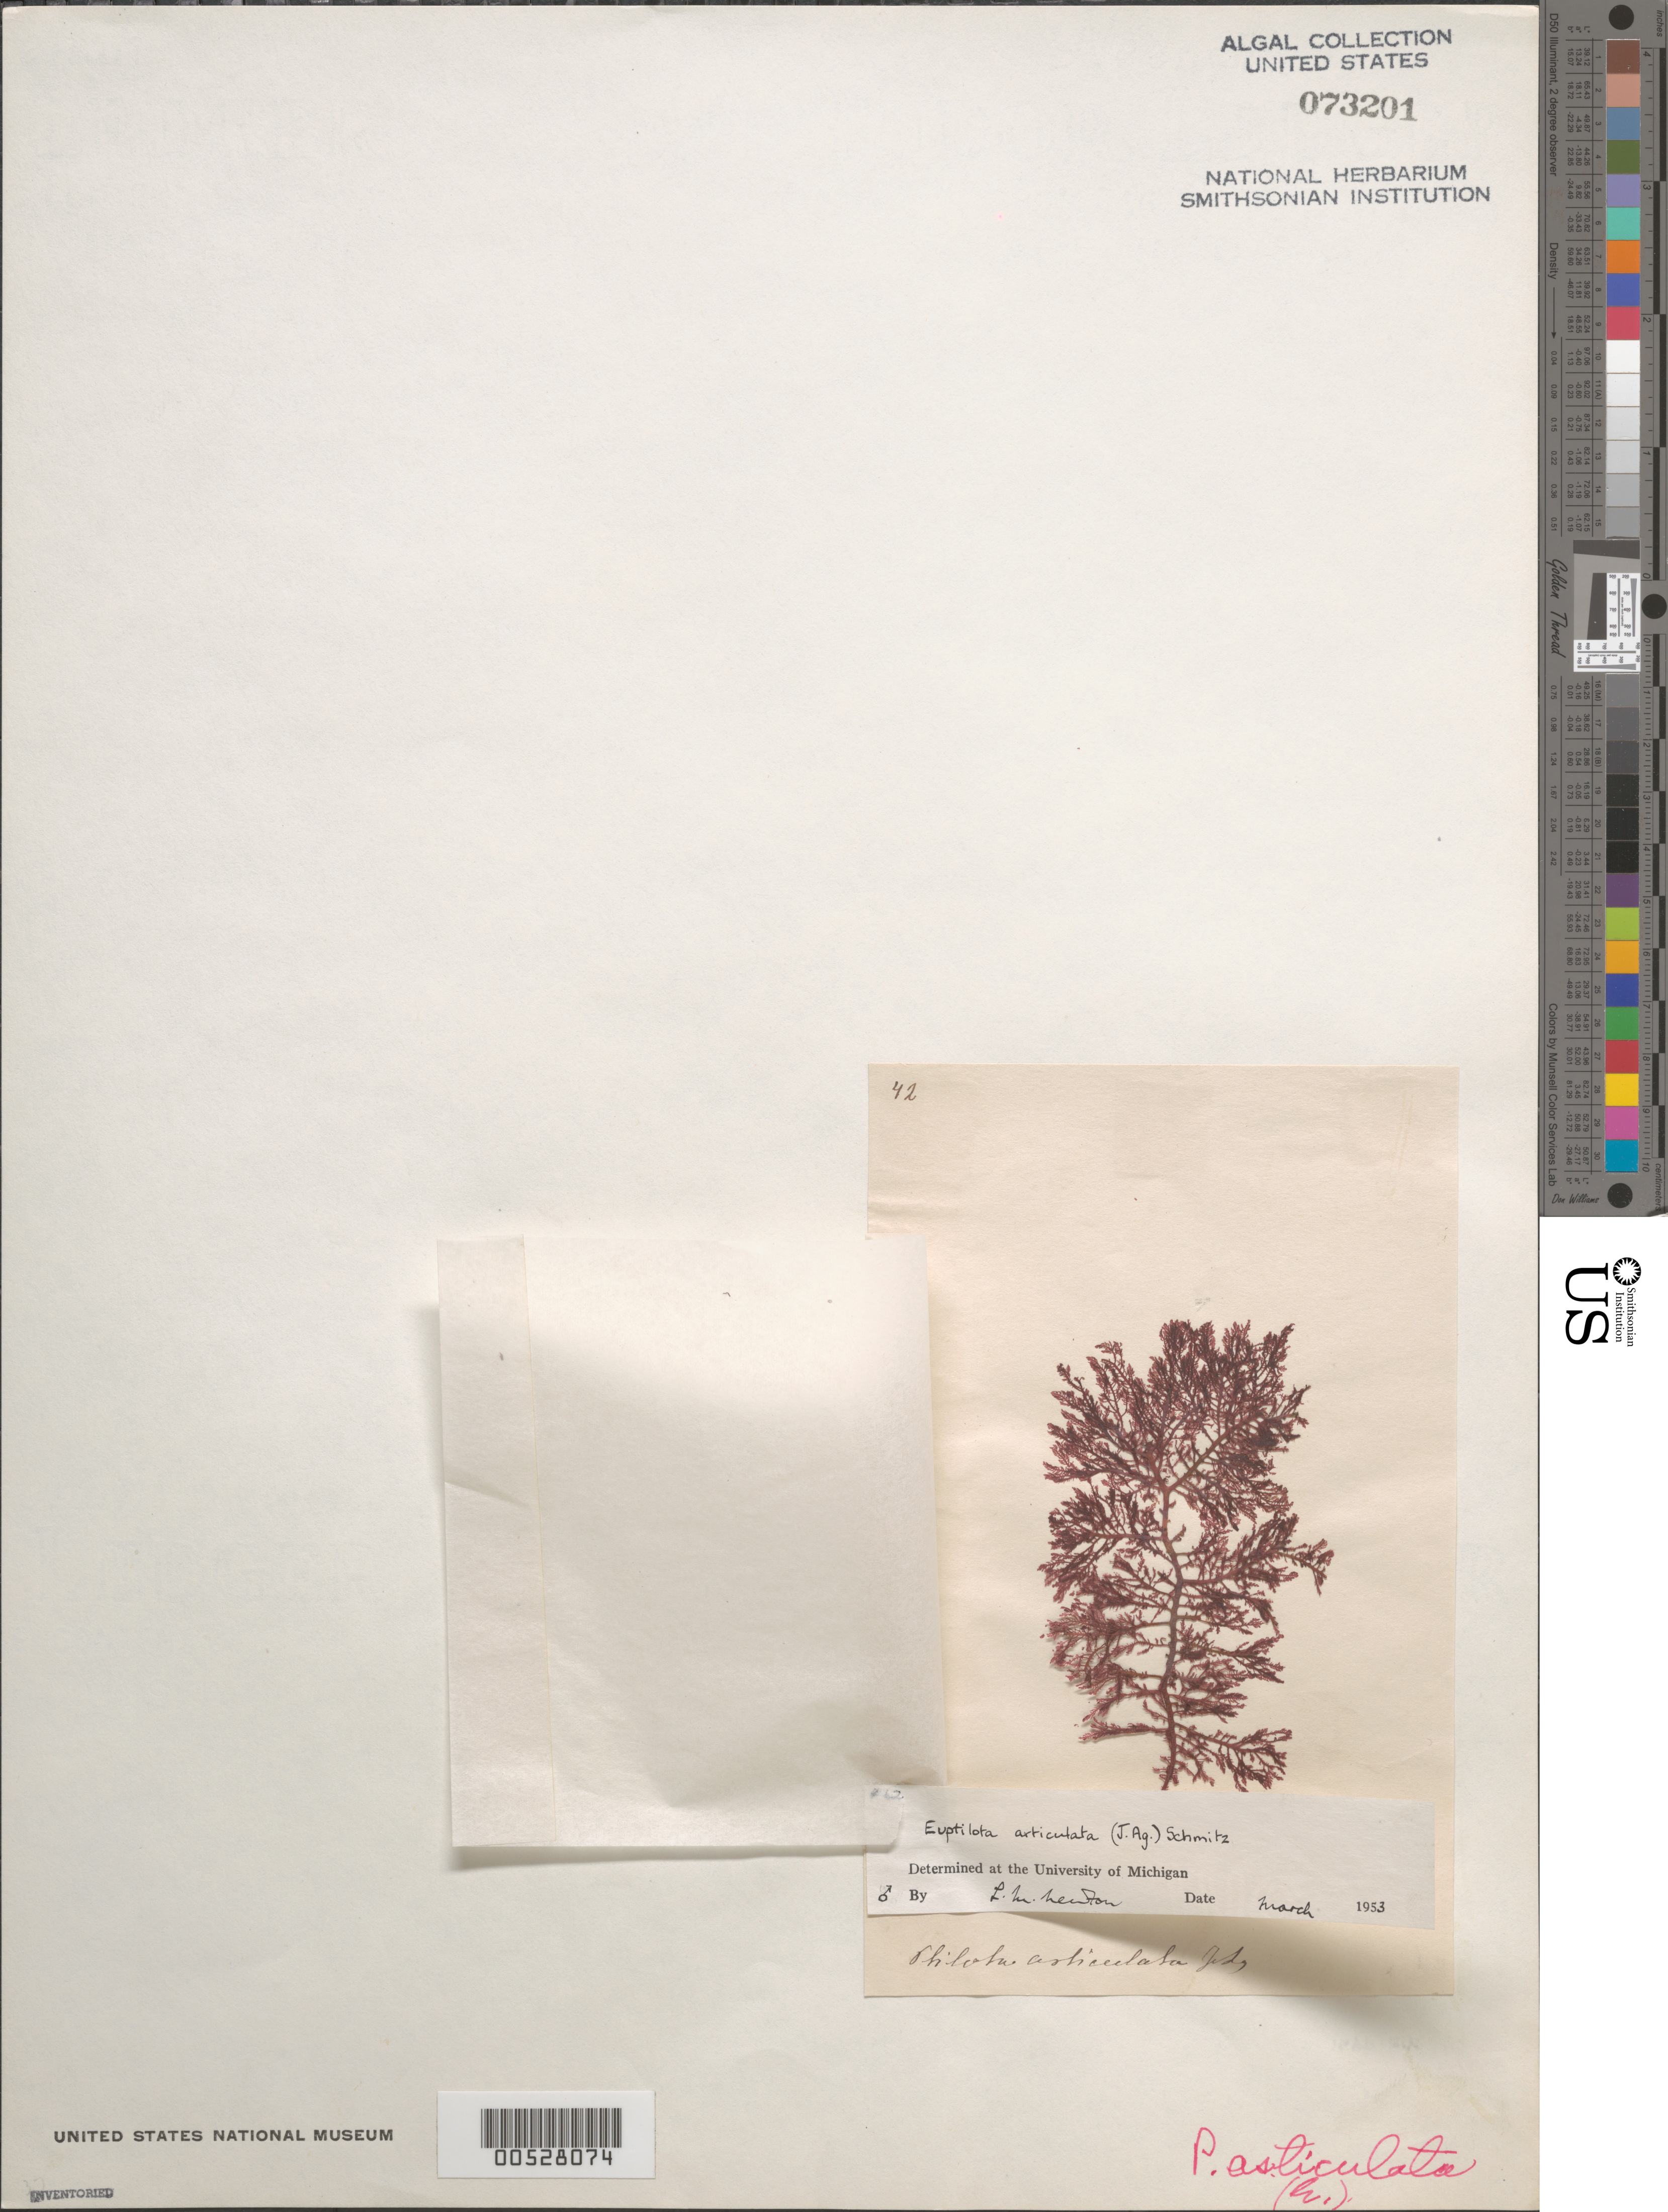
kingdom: Plantae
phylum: Rhodophyta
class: Florideophyceae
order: Ceramiales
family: Callithamniaceae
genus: Euptilota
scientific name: Euptilota articulata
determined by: Newton, Linda M.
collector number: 42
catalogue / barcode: US 73201